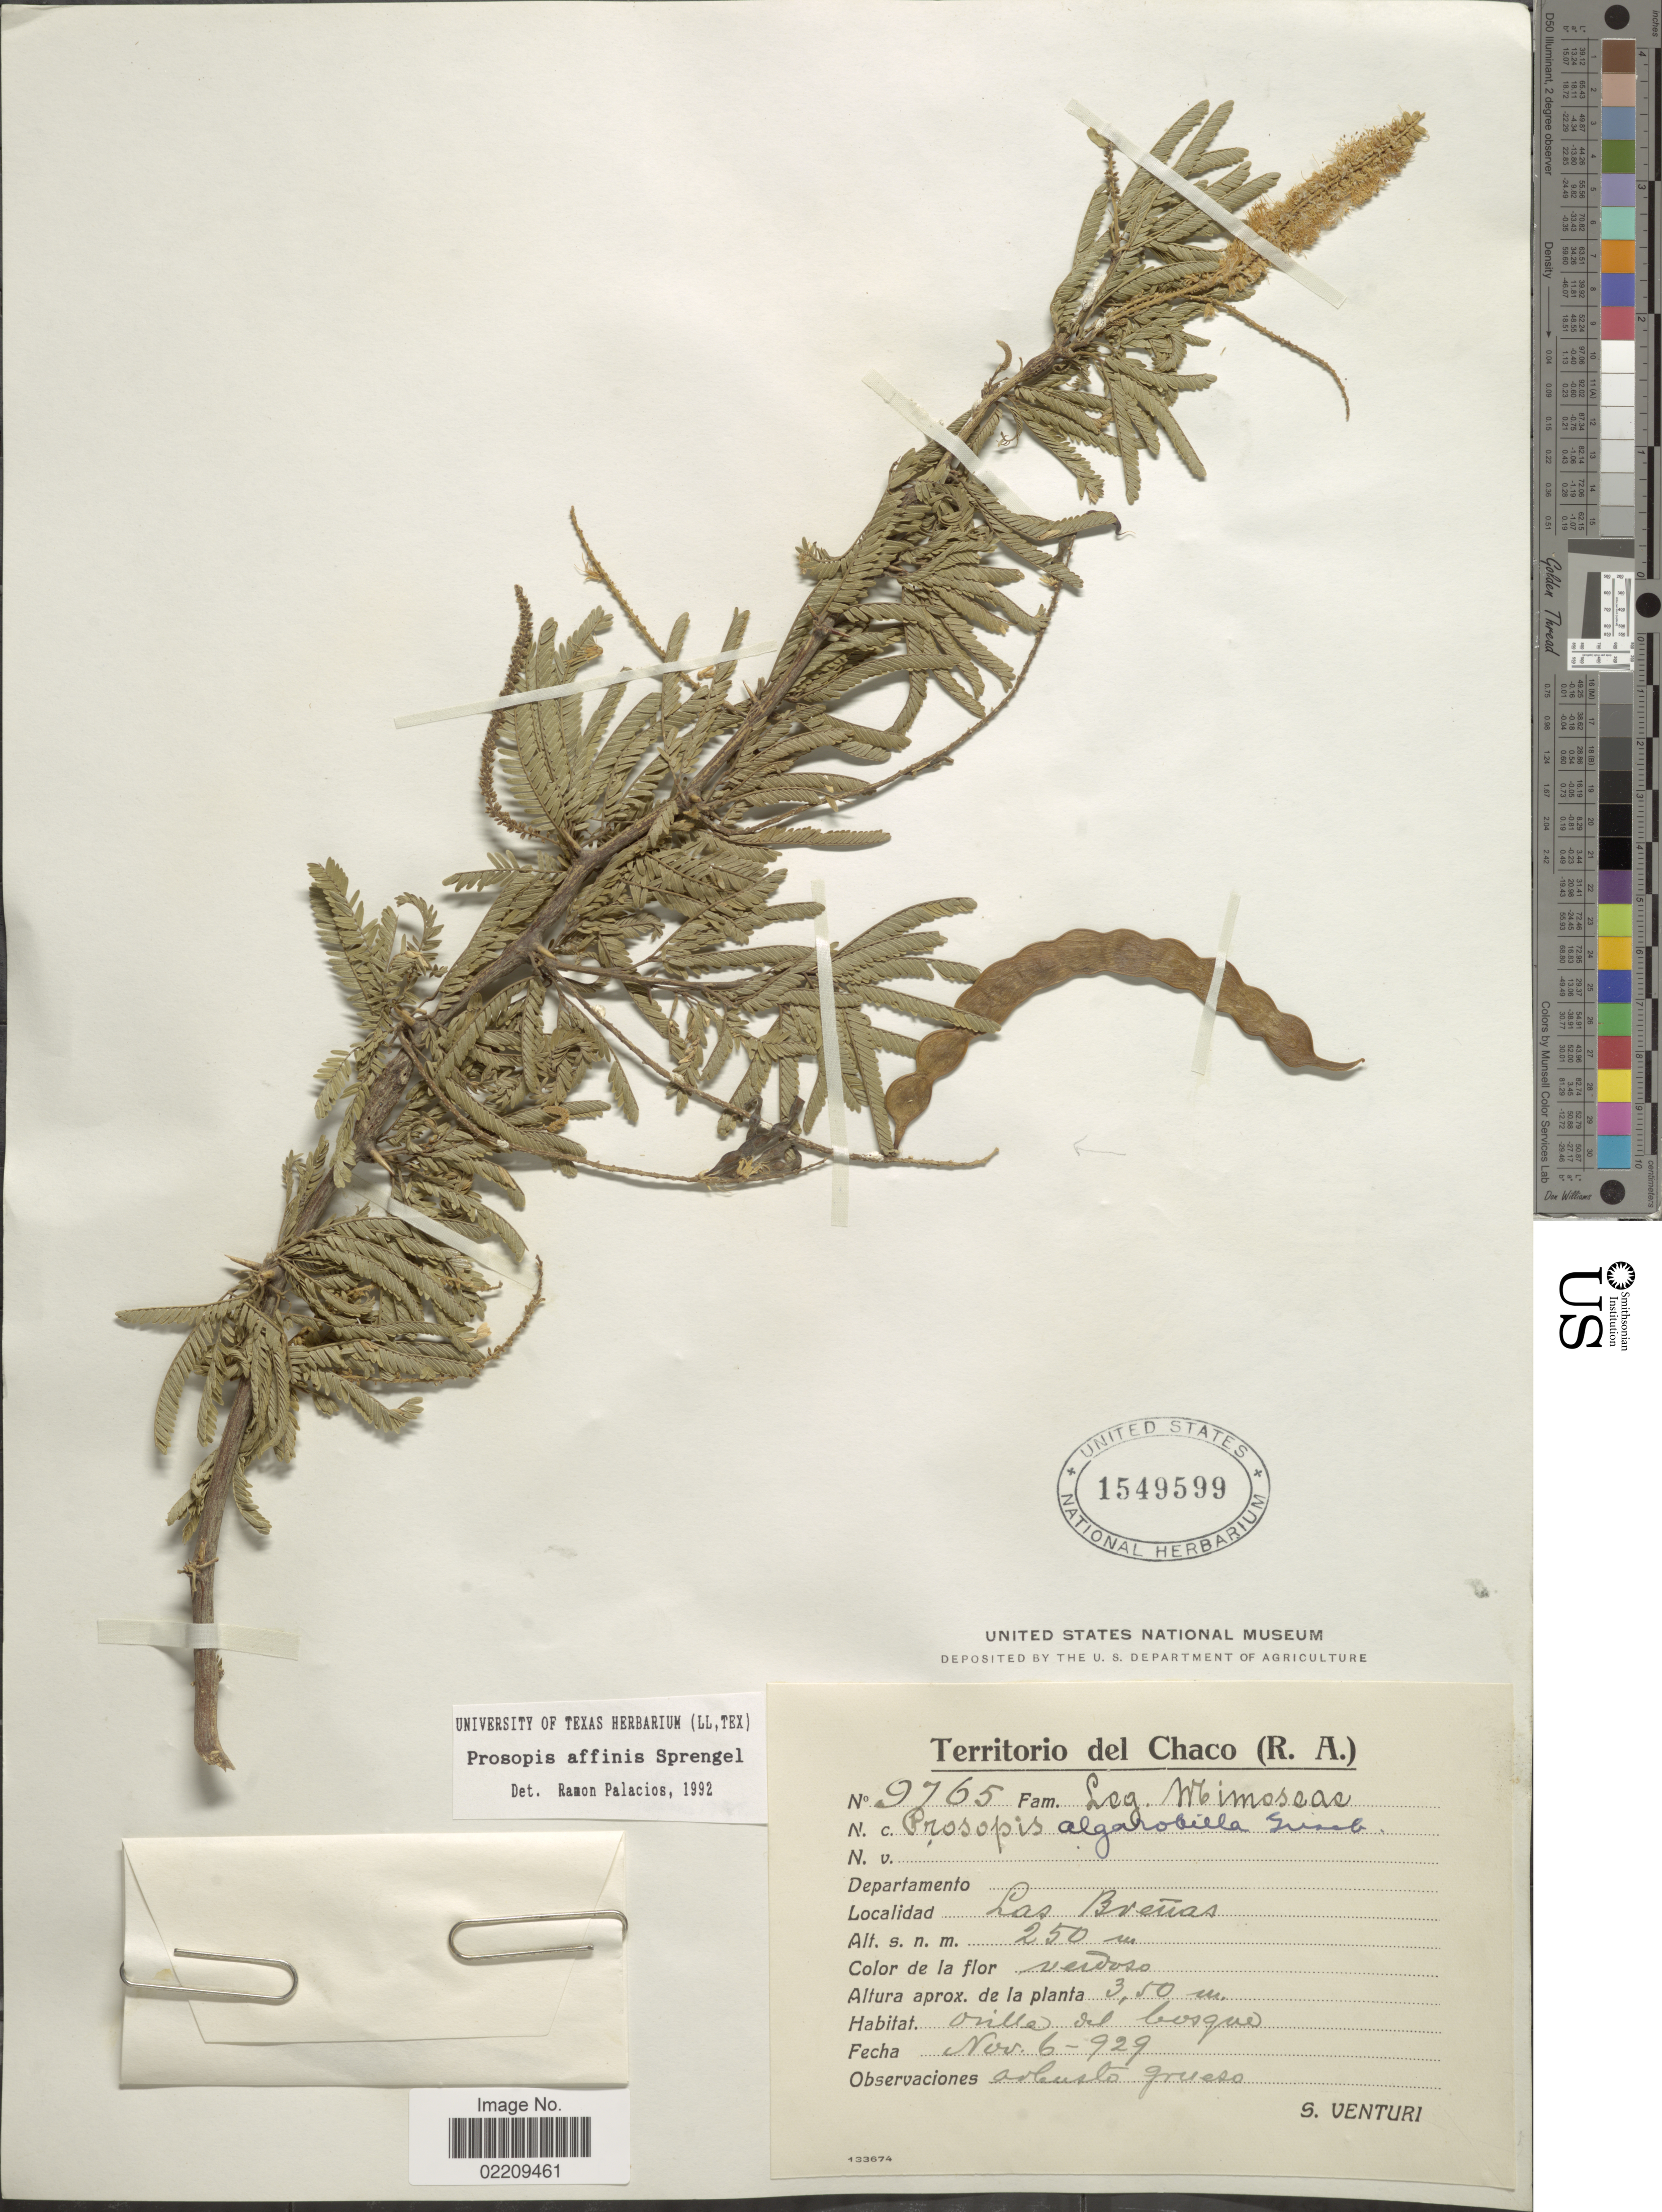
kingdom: Plantae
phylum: Tracheophyta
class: Magnoliopsida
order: Fabales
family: Fabaceae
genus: Neltuma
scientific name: Neltuma affinis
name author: (Spreng.) C. E. Hughes & G.P. Lewis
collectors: S. Venturi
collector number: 9765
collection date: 1929-11-06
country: Argentina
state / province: Chaco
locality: R.A., Las Brenas.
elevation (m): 250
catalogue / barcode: US 1549599